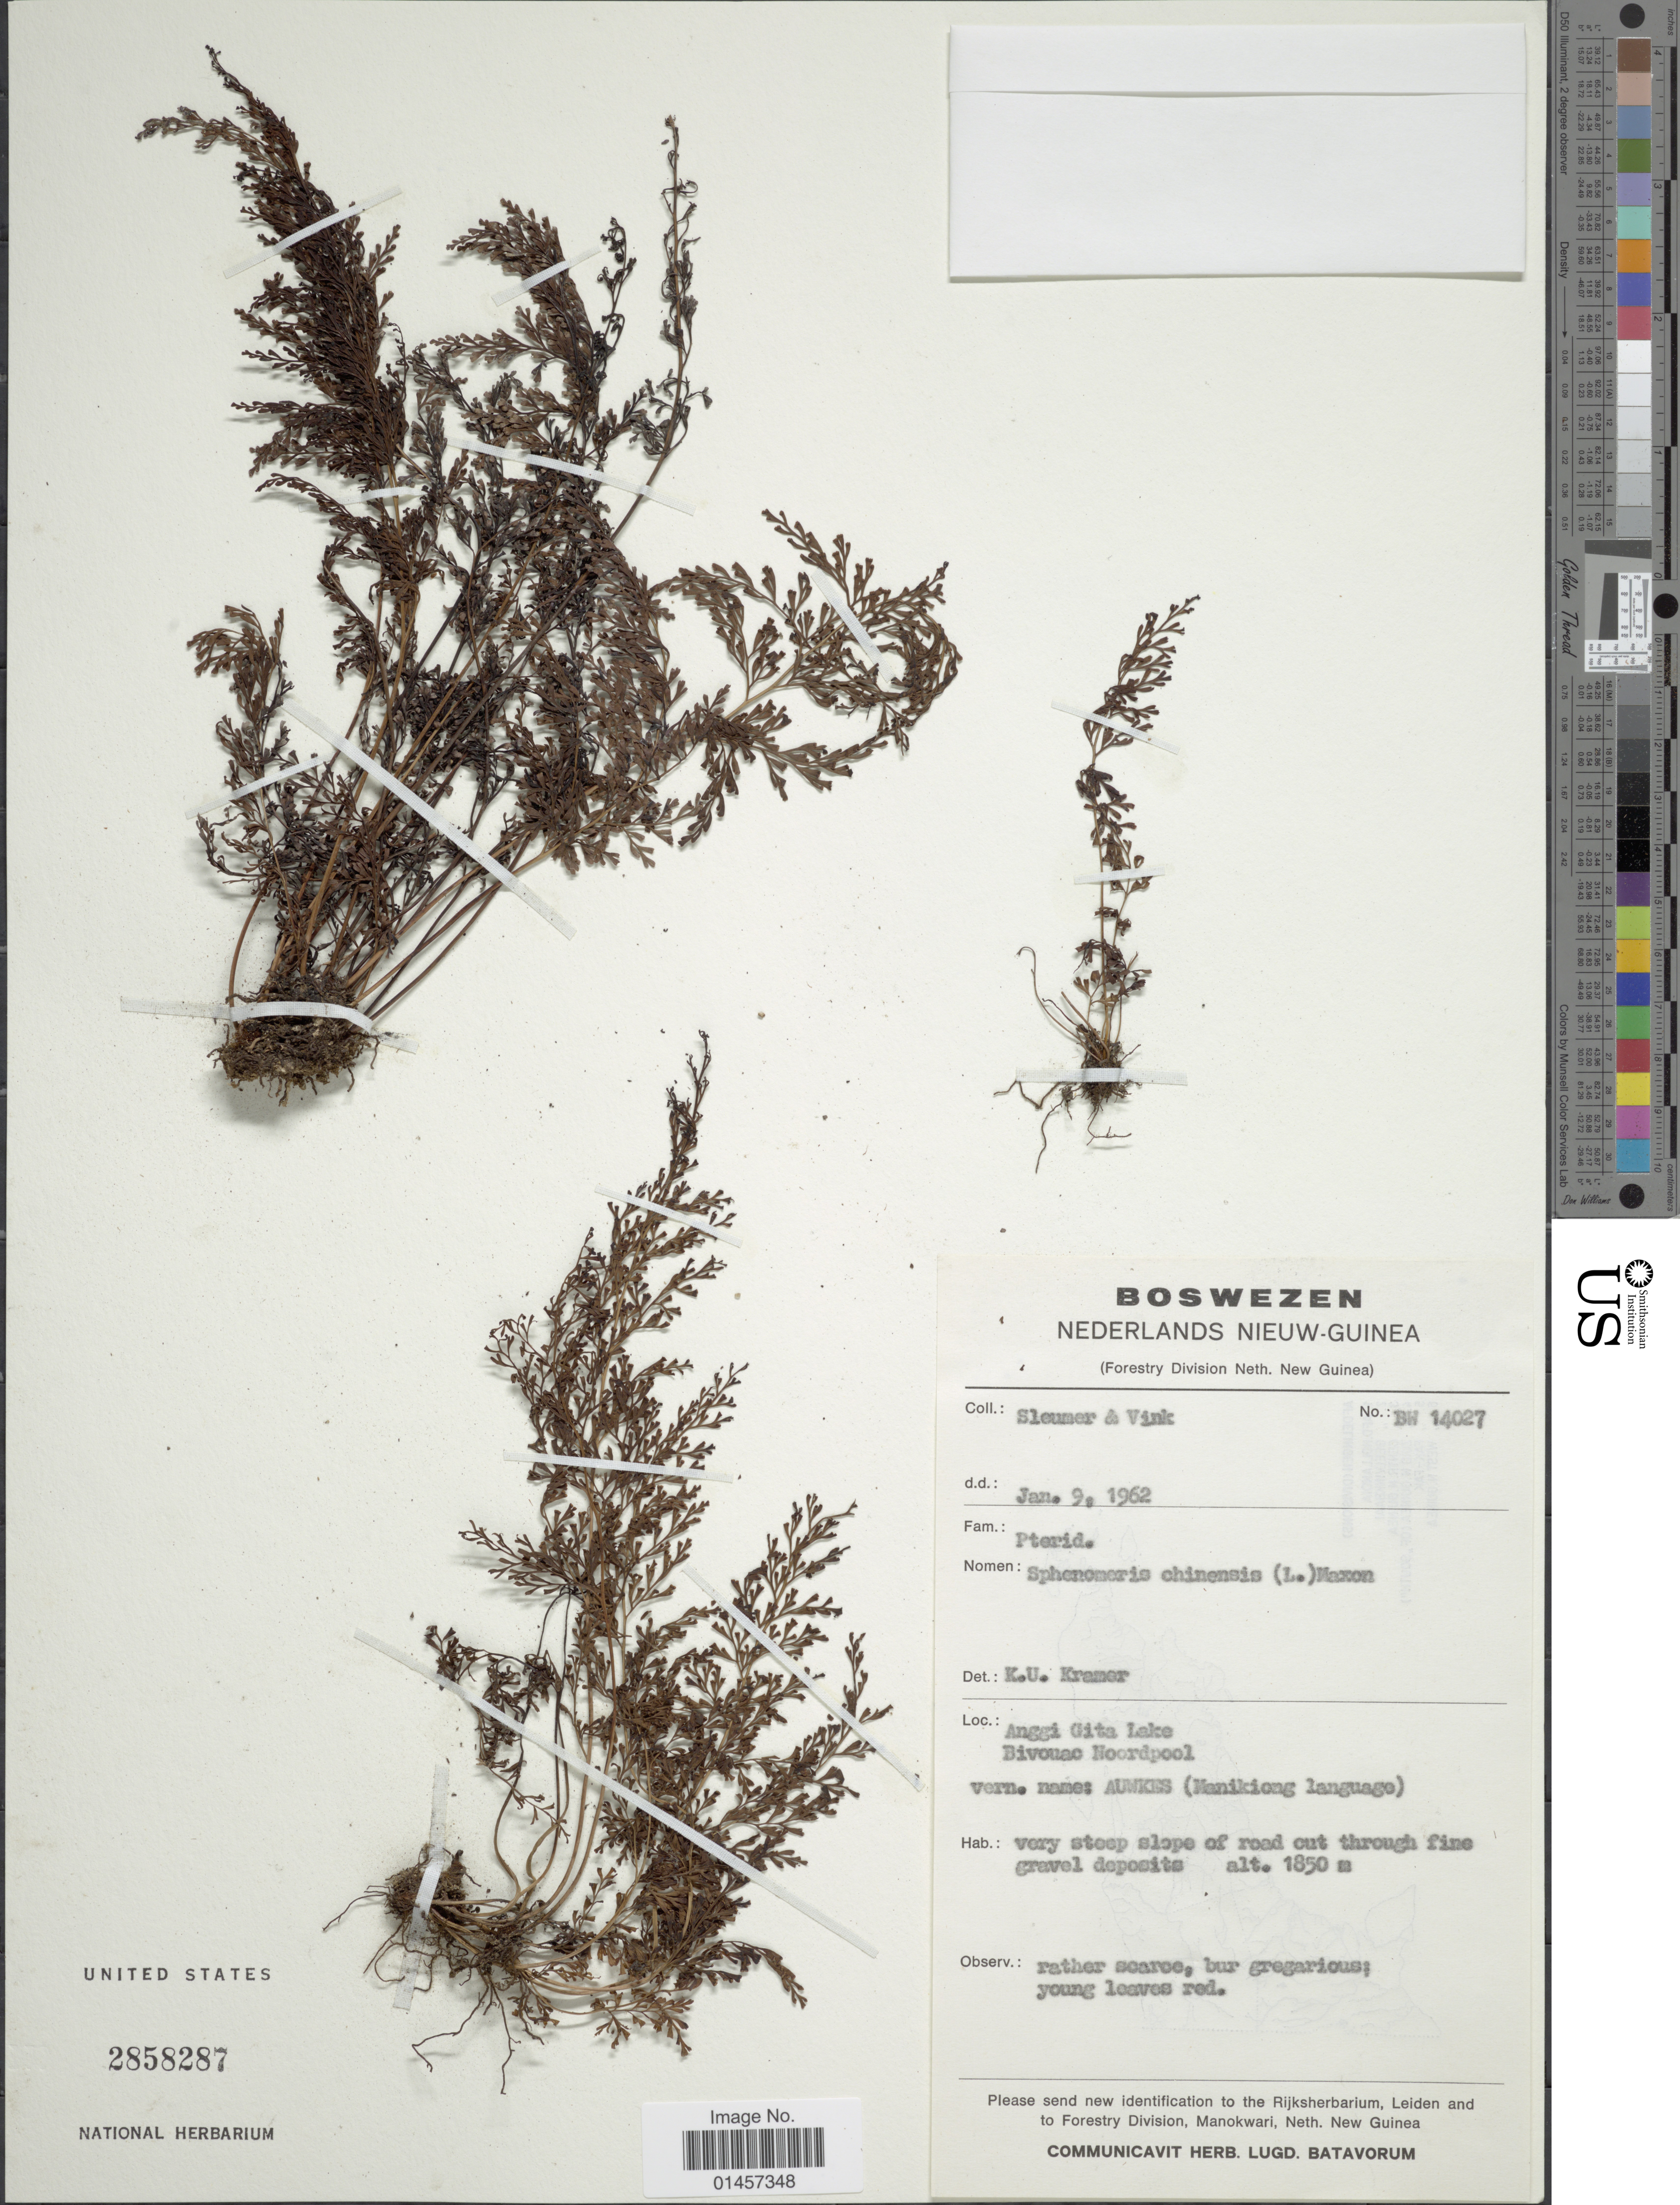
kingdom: Plantae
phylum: Tracheophyta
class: Polypodiopsida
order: Polypodiales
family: Lindsaeaceae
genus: Sphenomeris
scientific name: Sphenomeris chinensis var. chinensis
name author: (L.) Maxon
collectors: H. O. Sleumer & -. Vink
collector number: BW14027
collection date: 1962-01-09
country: Indonesia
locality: Netherlands Nieuw-Guinea, Anngi Gita Lake, Bivouac Noordpool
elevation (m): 1850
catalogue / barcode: US 2858287